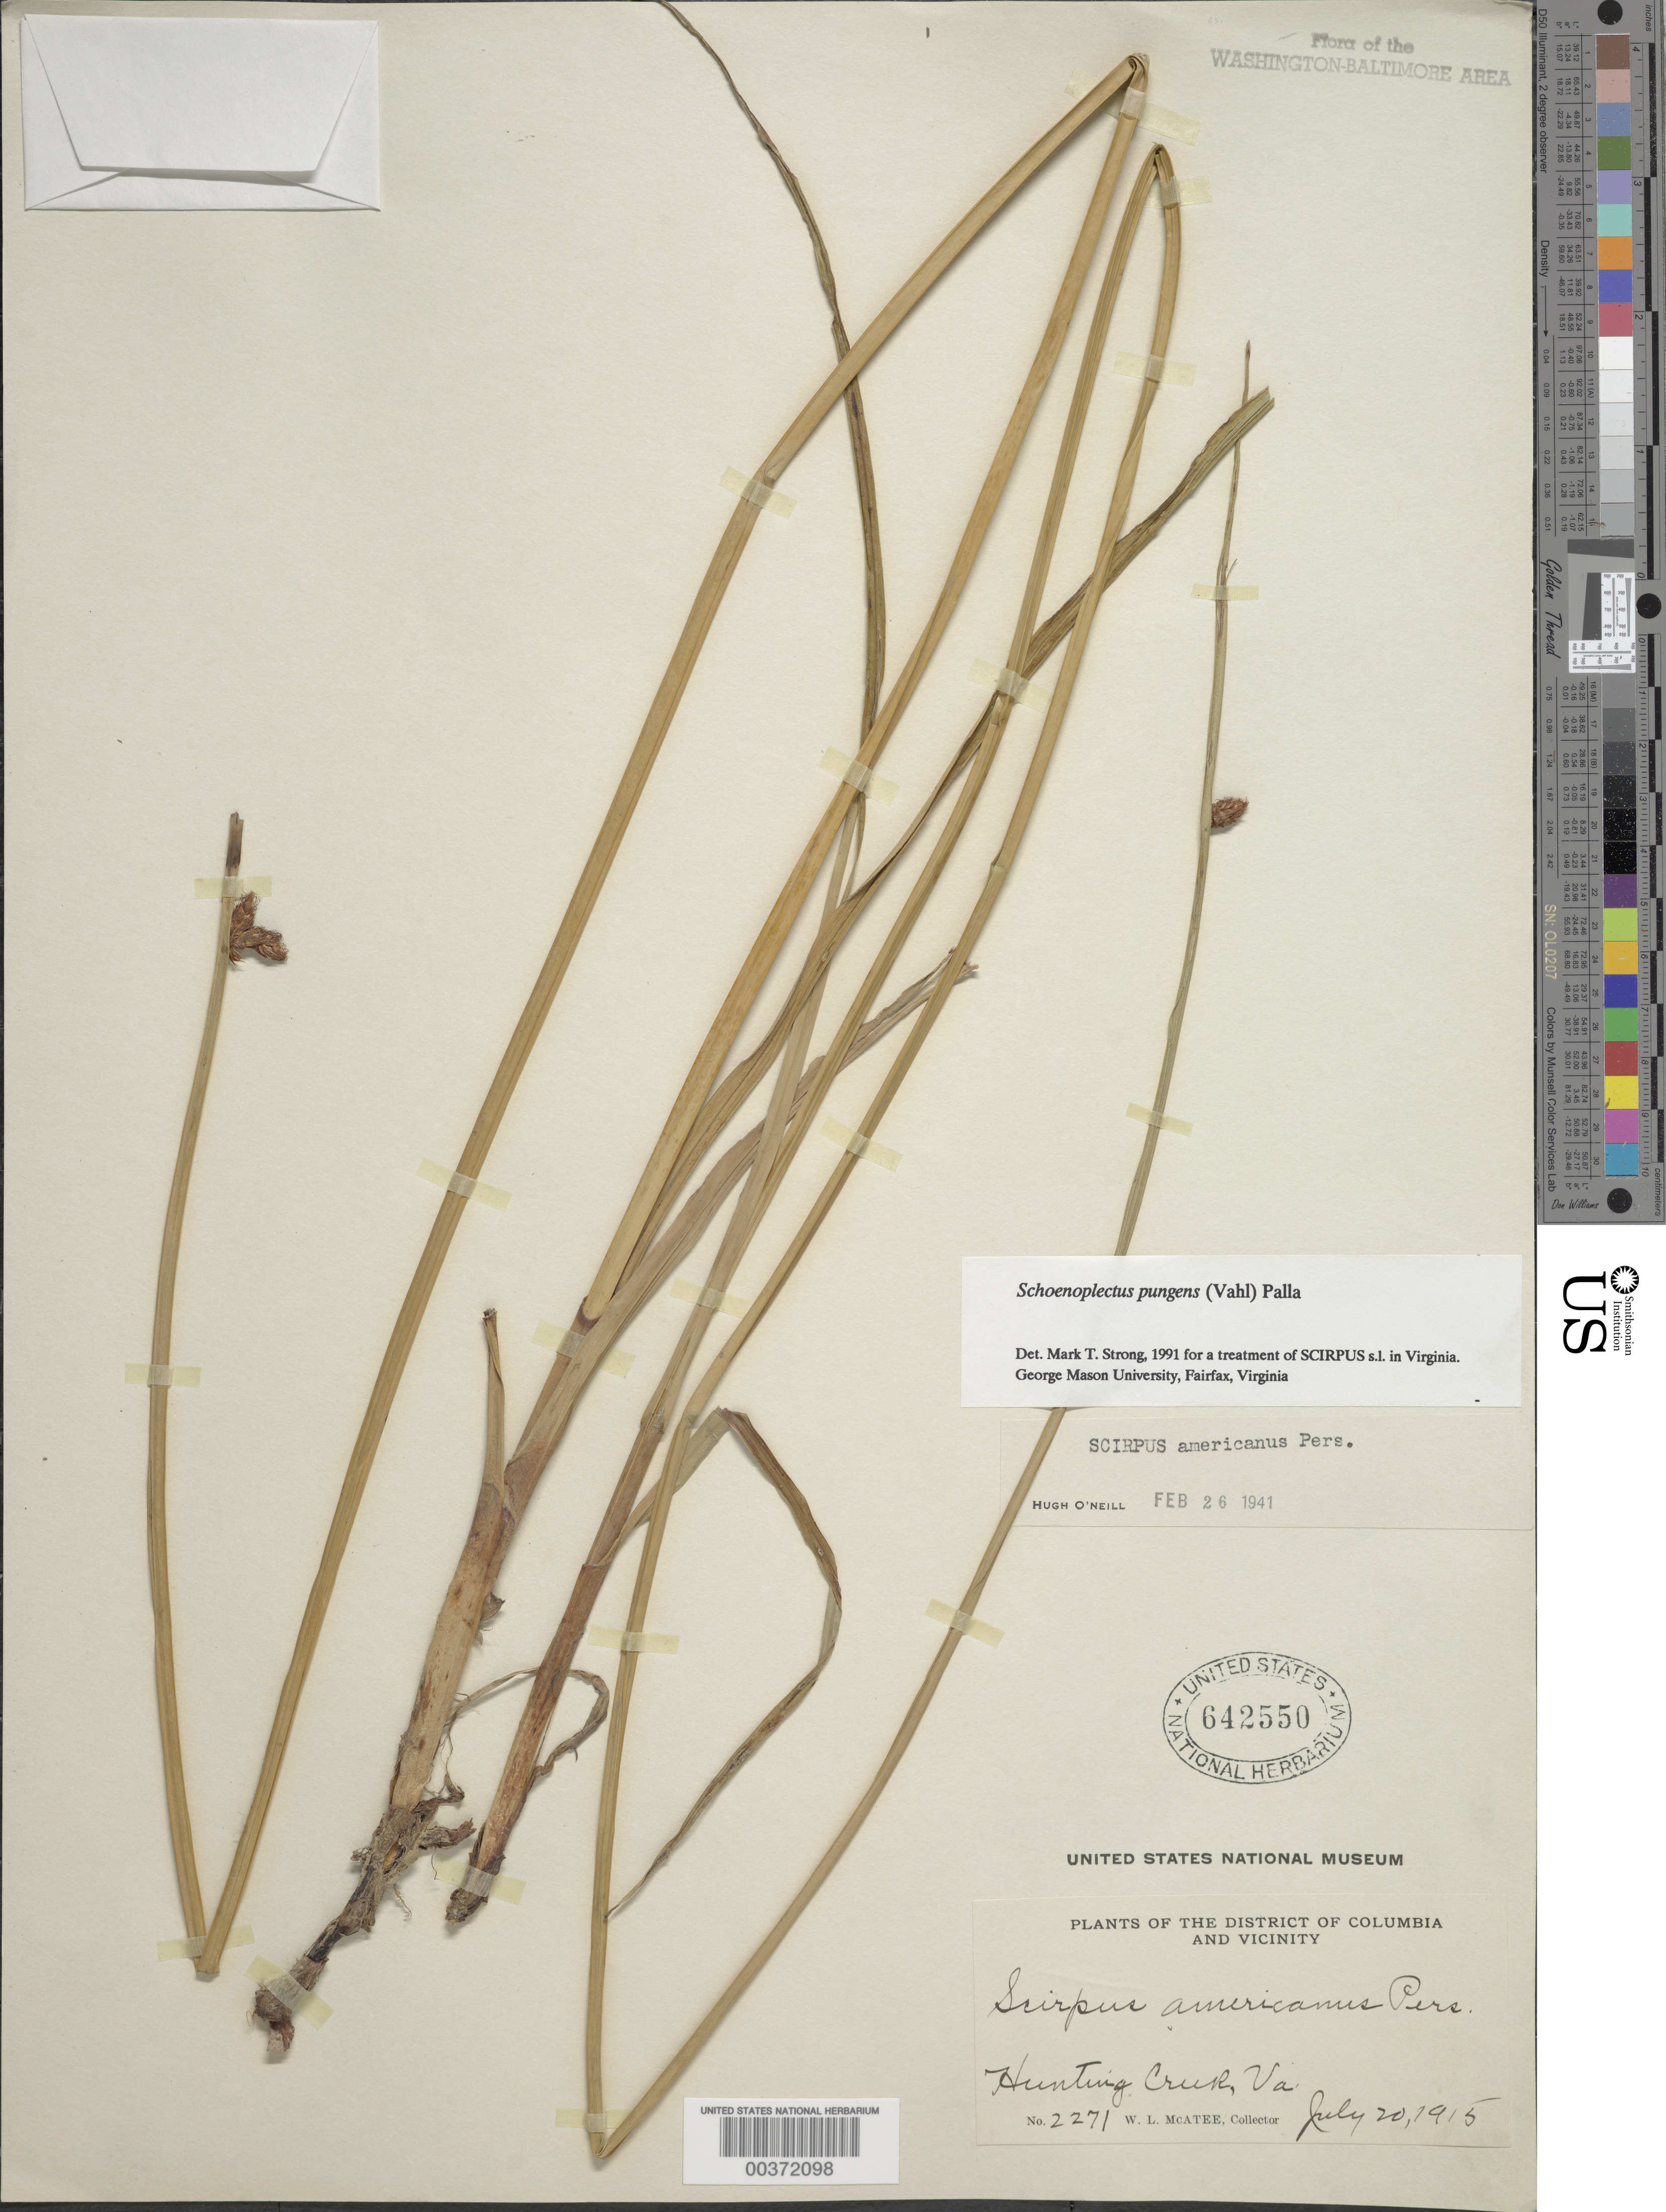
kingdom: Plantae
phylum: Tracheophyta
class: Liliopsida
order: Poales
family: Cyperaceae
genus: Schoenoplectus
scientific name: Schoenoplectus americanus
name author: (Pers.) Volkart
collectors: W. McAtee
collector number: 2271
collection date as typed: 20 Jul 1915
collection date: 1915-07-20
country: United States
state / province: Virginia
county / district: Fairfax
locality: Hunting Creek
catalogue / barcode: US 642550